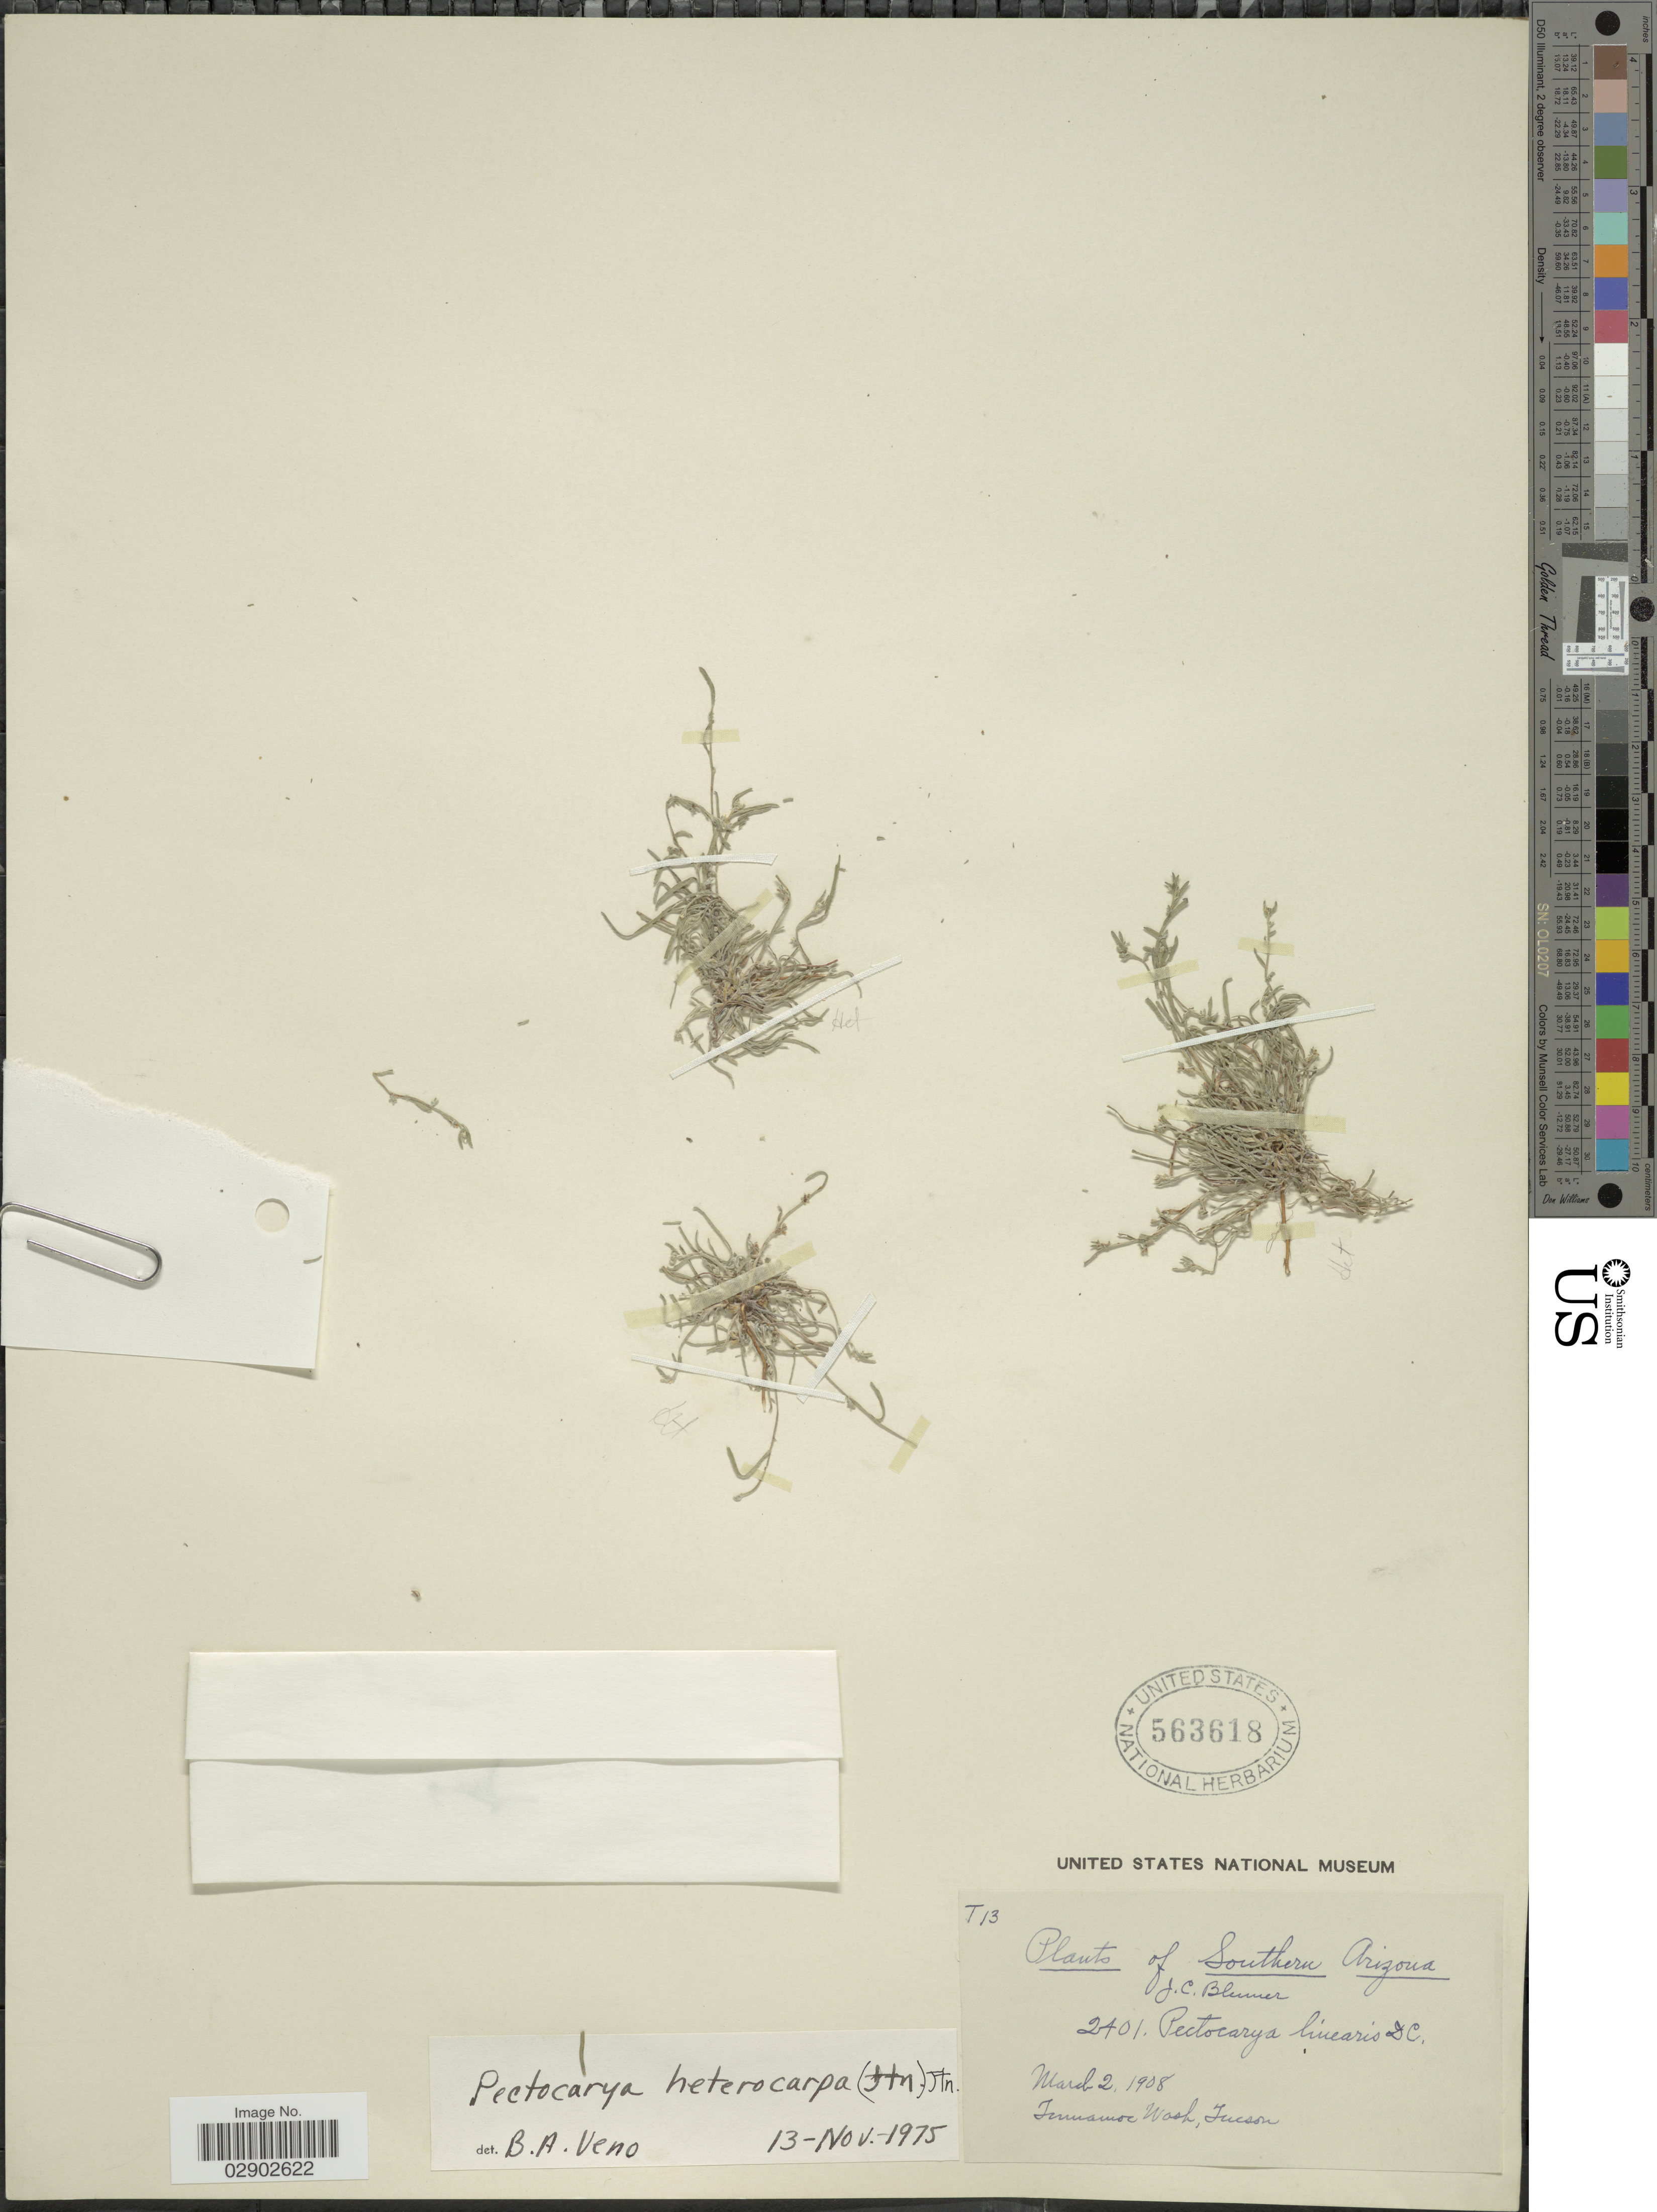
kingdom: Plantae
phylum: Tracheophyta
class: Magnoliopsida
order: Boraginales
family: Boraginaceae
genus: Pectocarya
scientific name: Pectocarya heterocarpa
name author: (I.M. Johnst.) I.M. Johnst.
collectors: J. C. Blumer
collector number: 2401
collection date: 1908-03-02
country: United States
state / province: Arizona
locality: Southern Arizona, Tumamoc Wash, Tucson.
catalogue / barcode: US 563618